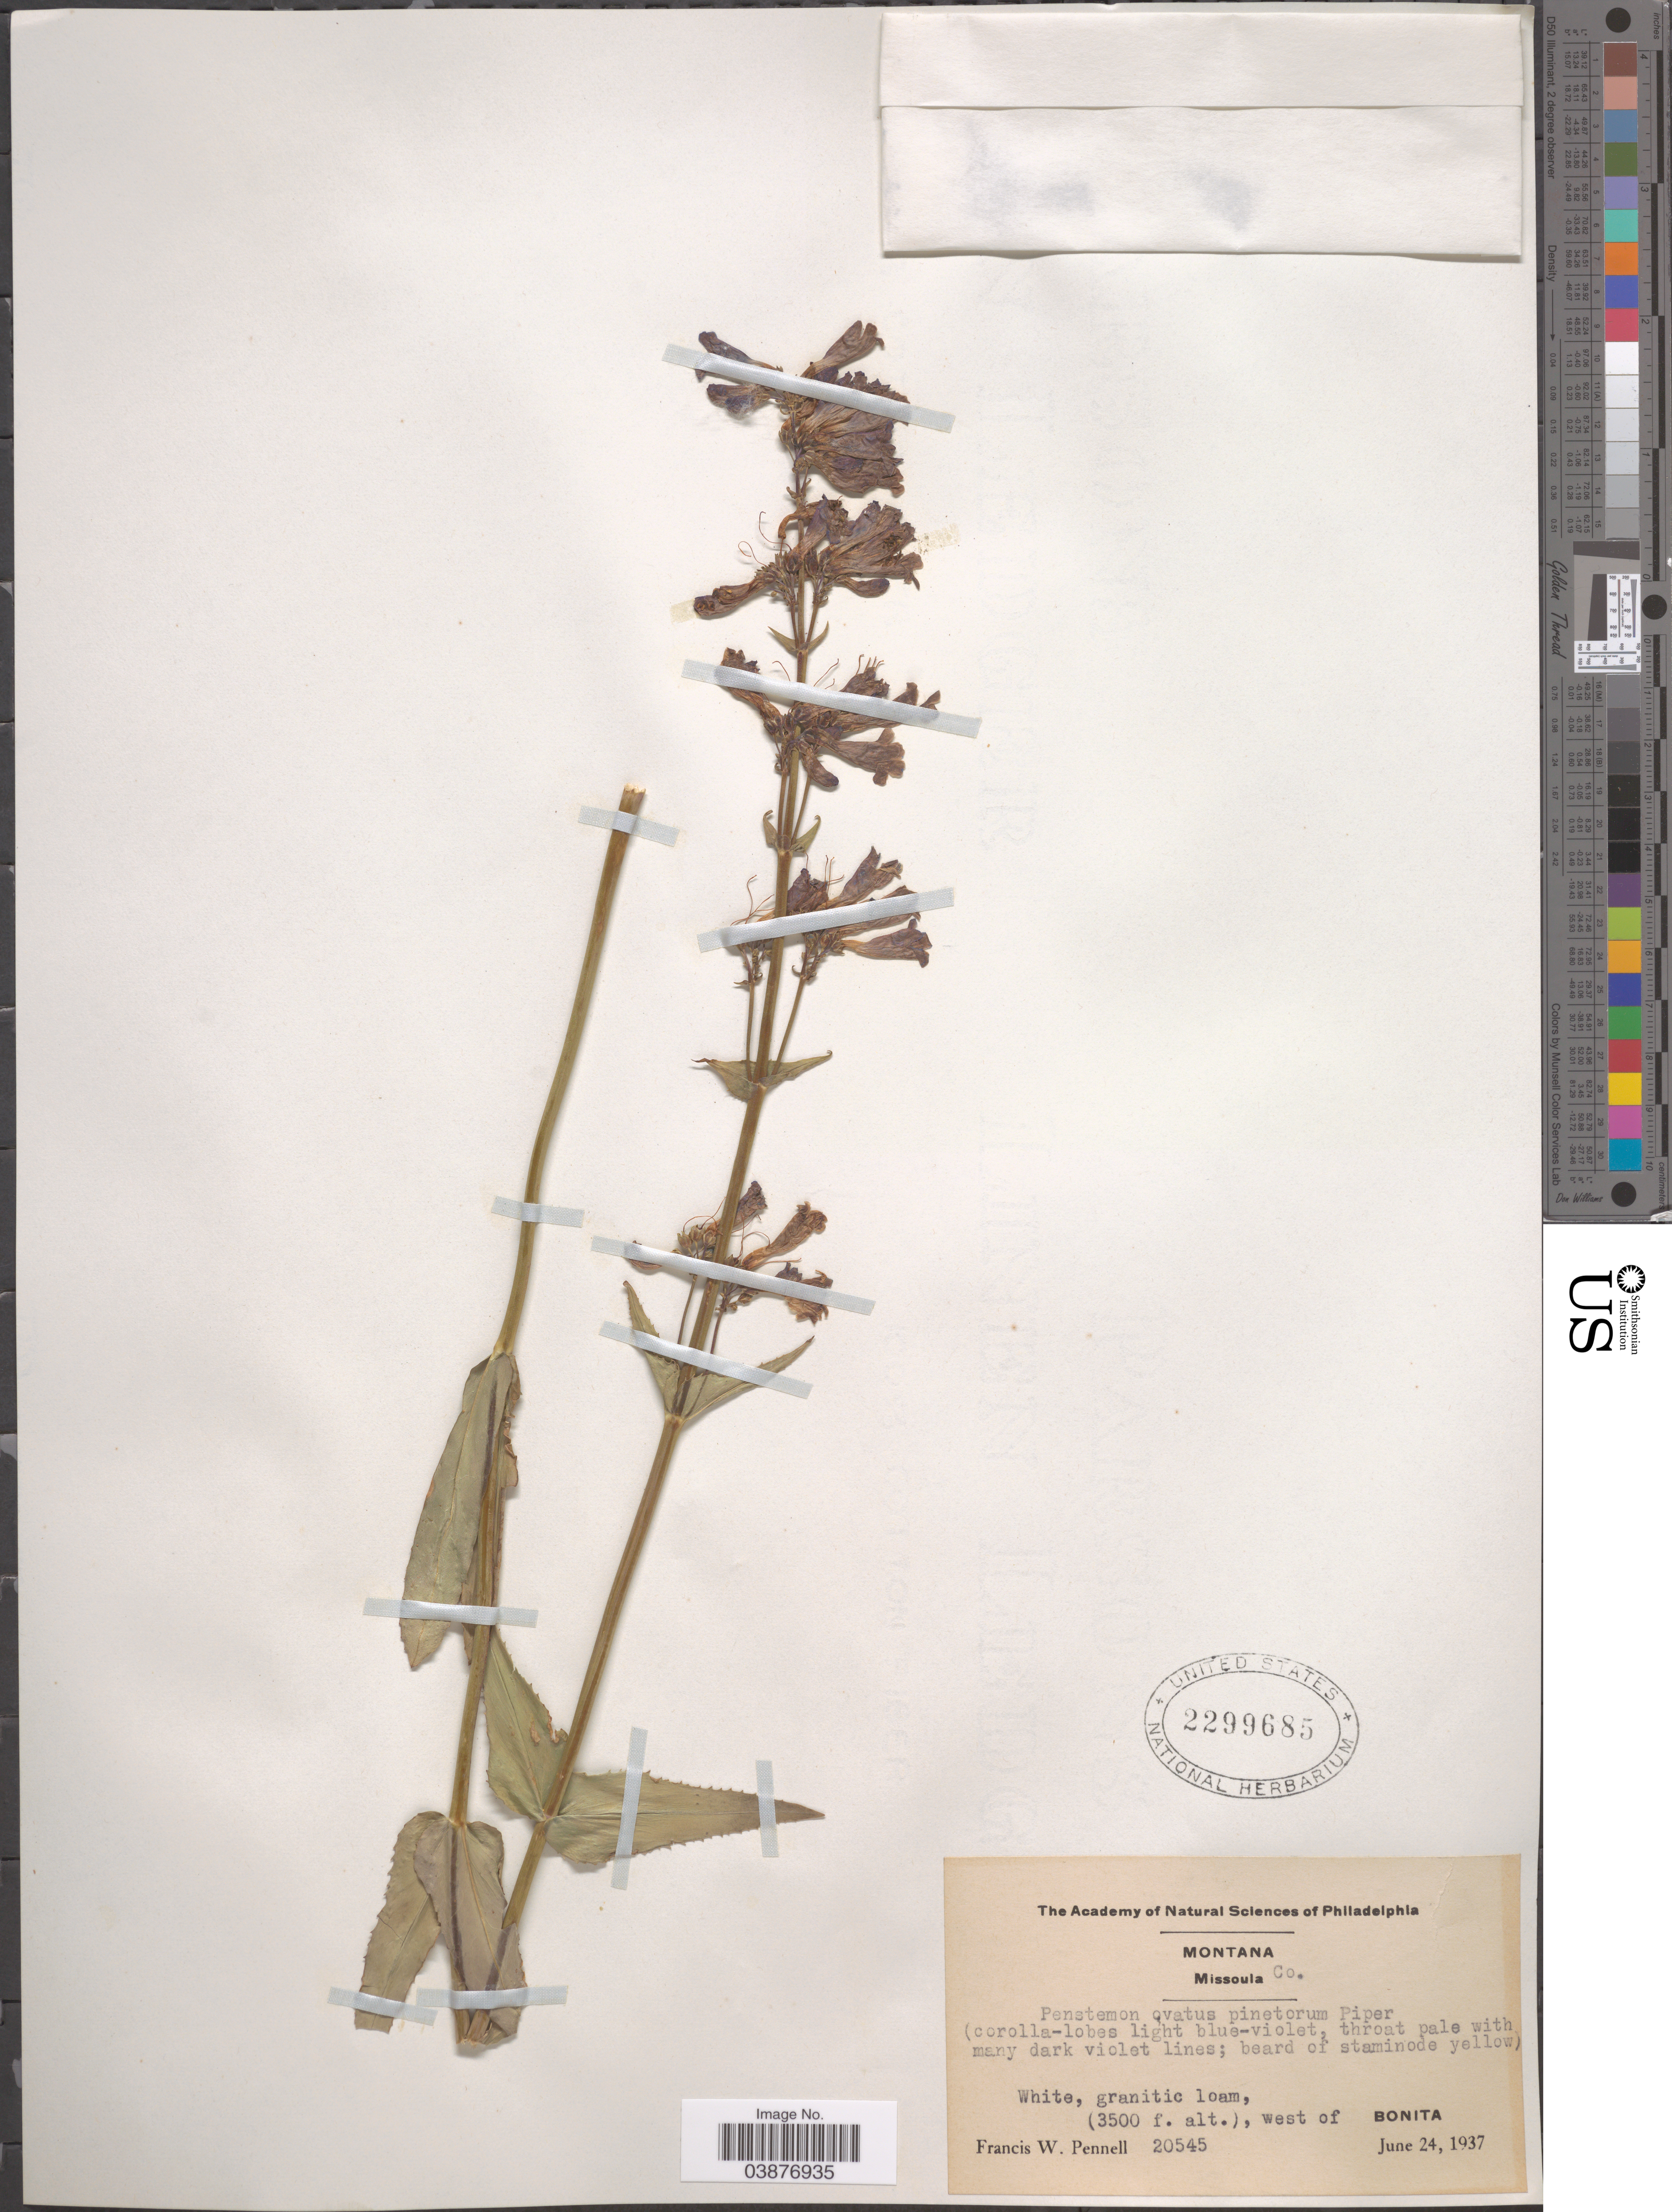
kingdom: Plantae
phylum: Tracheophyta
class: Magnoliopsida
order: Lamiales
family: Plantaginaceae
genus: Penstemon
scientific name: Penstemon ovatus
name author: Douglas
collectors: F. W. Pennell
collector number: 20545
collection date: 1937-06-24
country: United States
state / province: Montana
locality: Missoula Co. West of Bonita.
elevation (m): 1067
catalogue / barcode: US 2299685